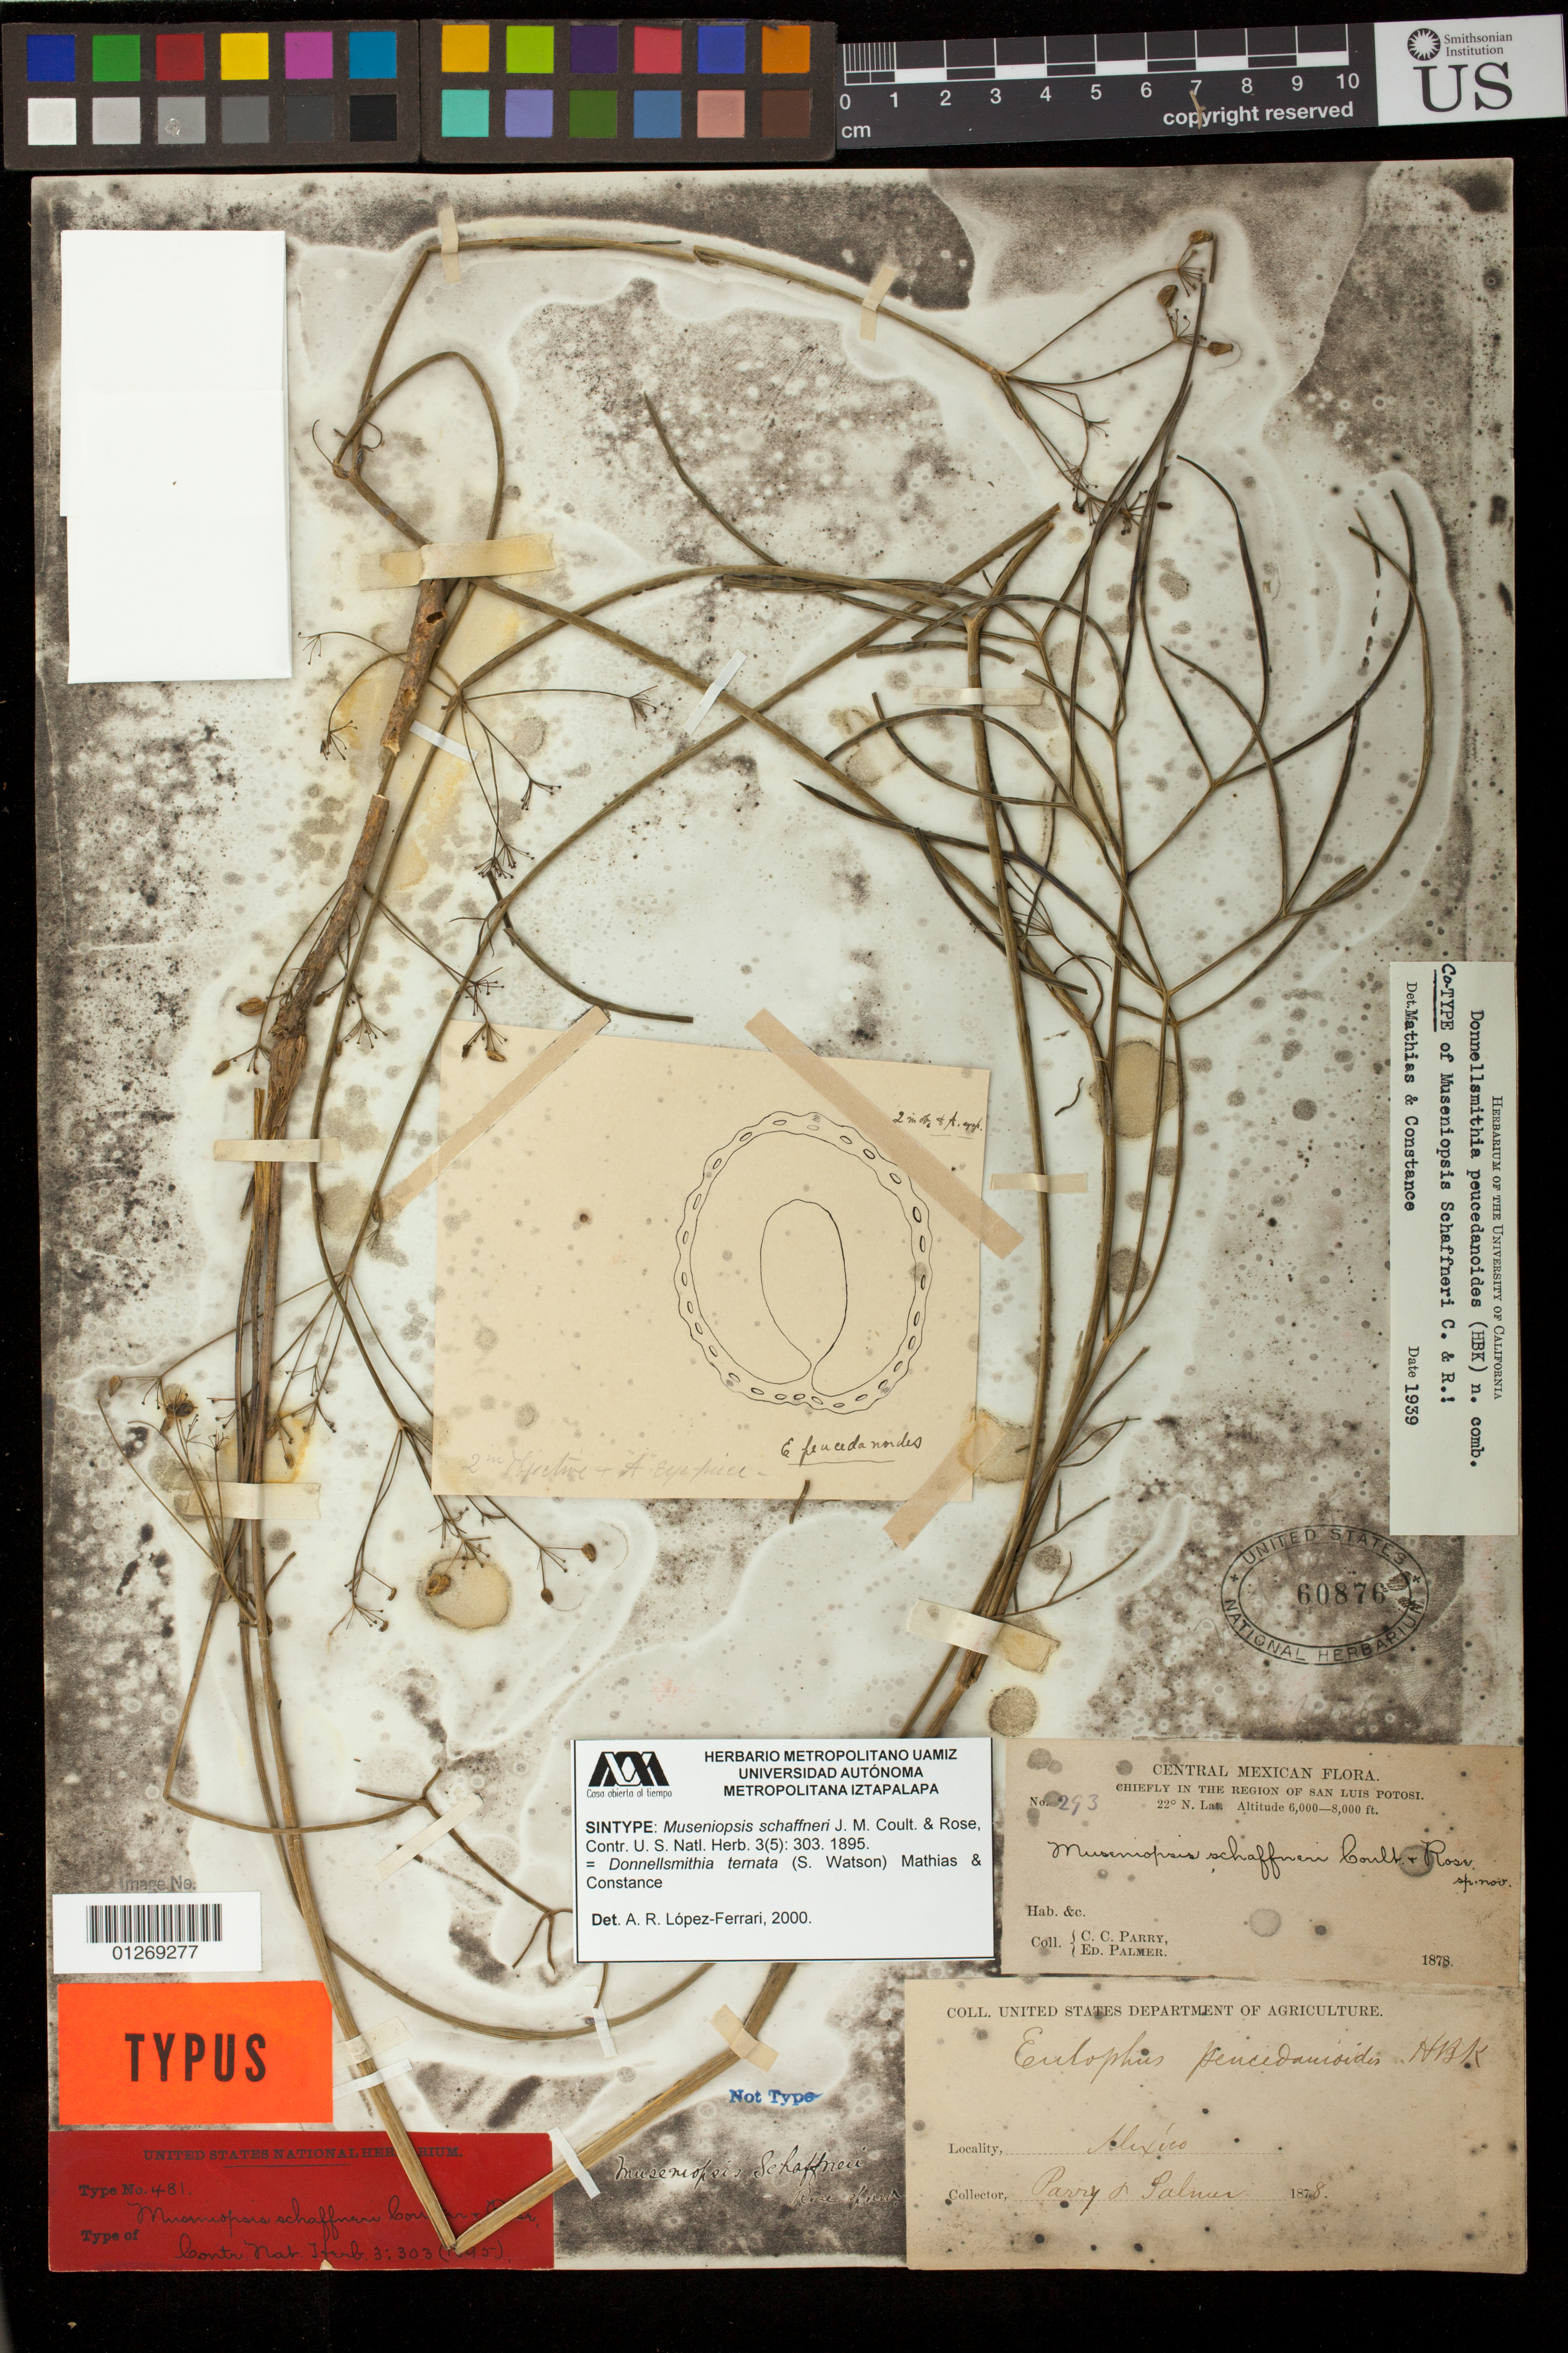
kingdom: Plantae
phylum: Tracheophyta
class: Magnoliopsida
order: Apiales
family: Apiaceae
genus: Museniopsis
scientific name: Museniopsis schaffneri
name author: J.M. Coult. & Rose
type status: Syntype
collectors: C. C. Parry & E. Palmer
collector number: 293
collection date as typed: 1878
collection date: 1878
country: Mexico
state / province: San Luis Potosi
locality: Chiefly in the regino of San Luis Potosi. 22° N. Lat.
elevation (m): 1829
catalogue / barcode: US 60876